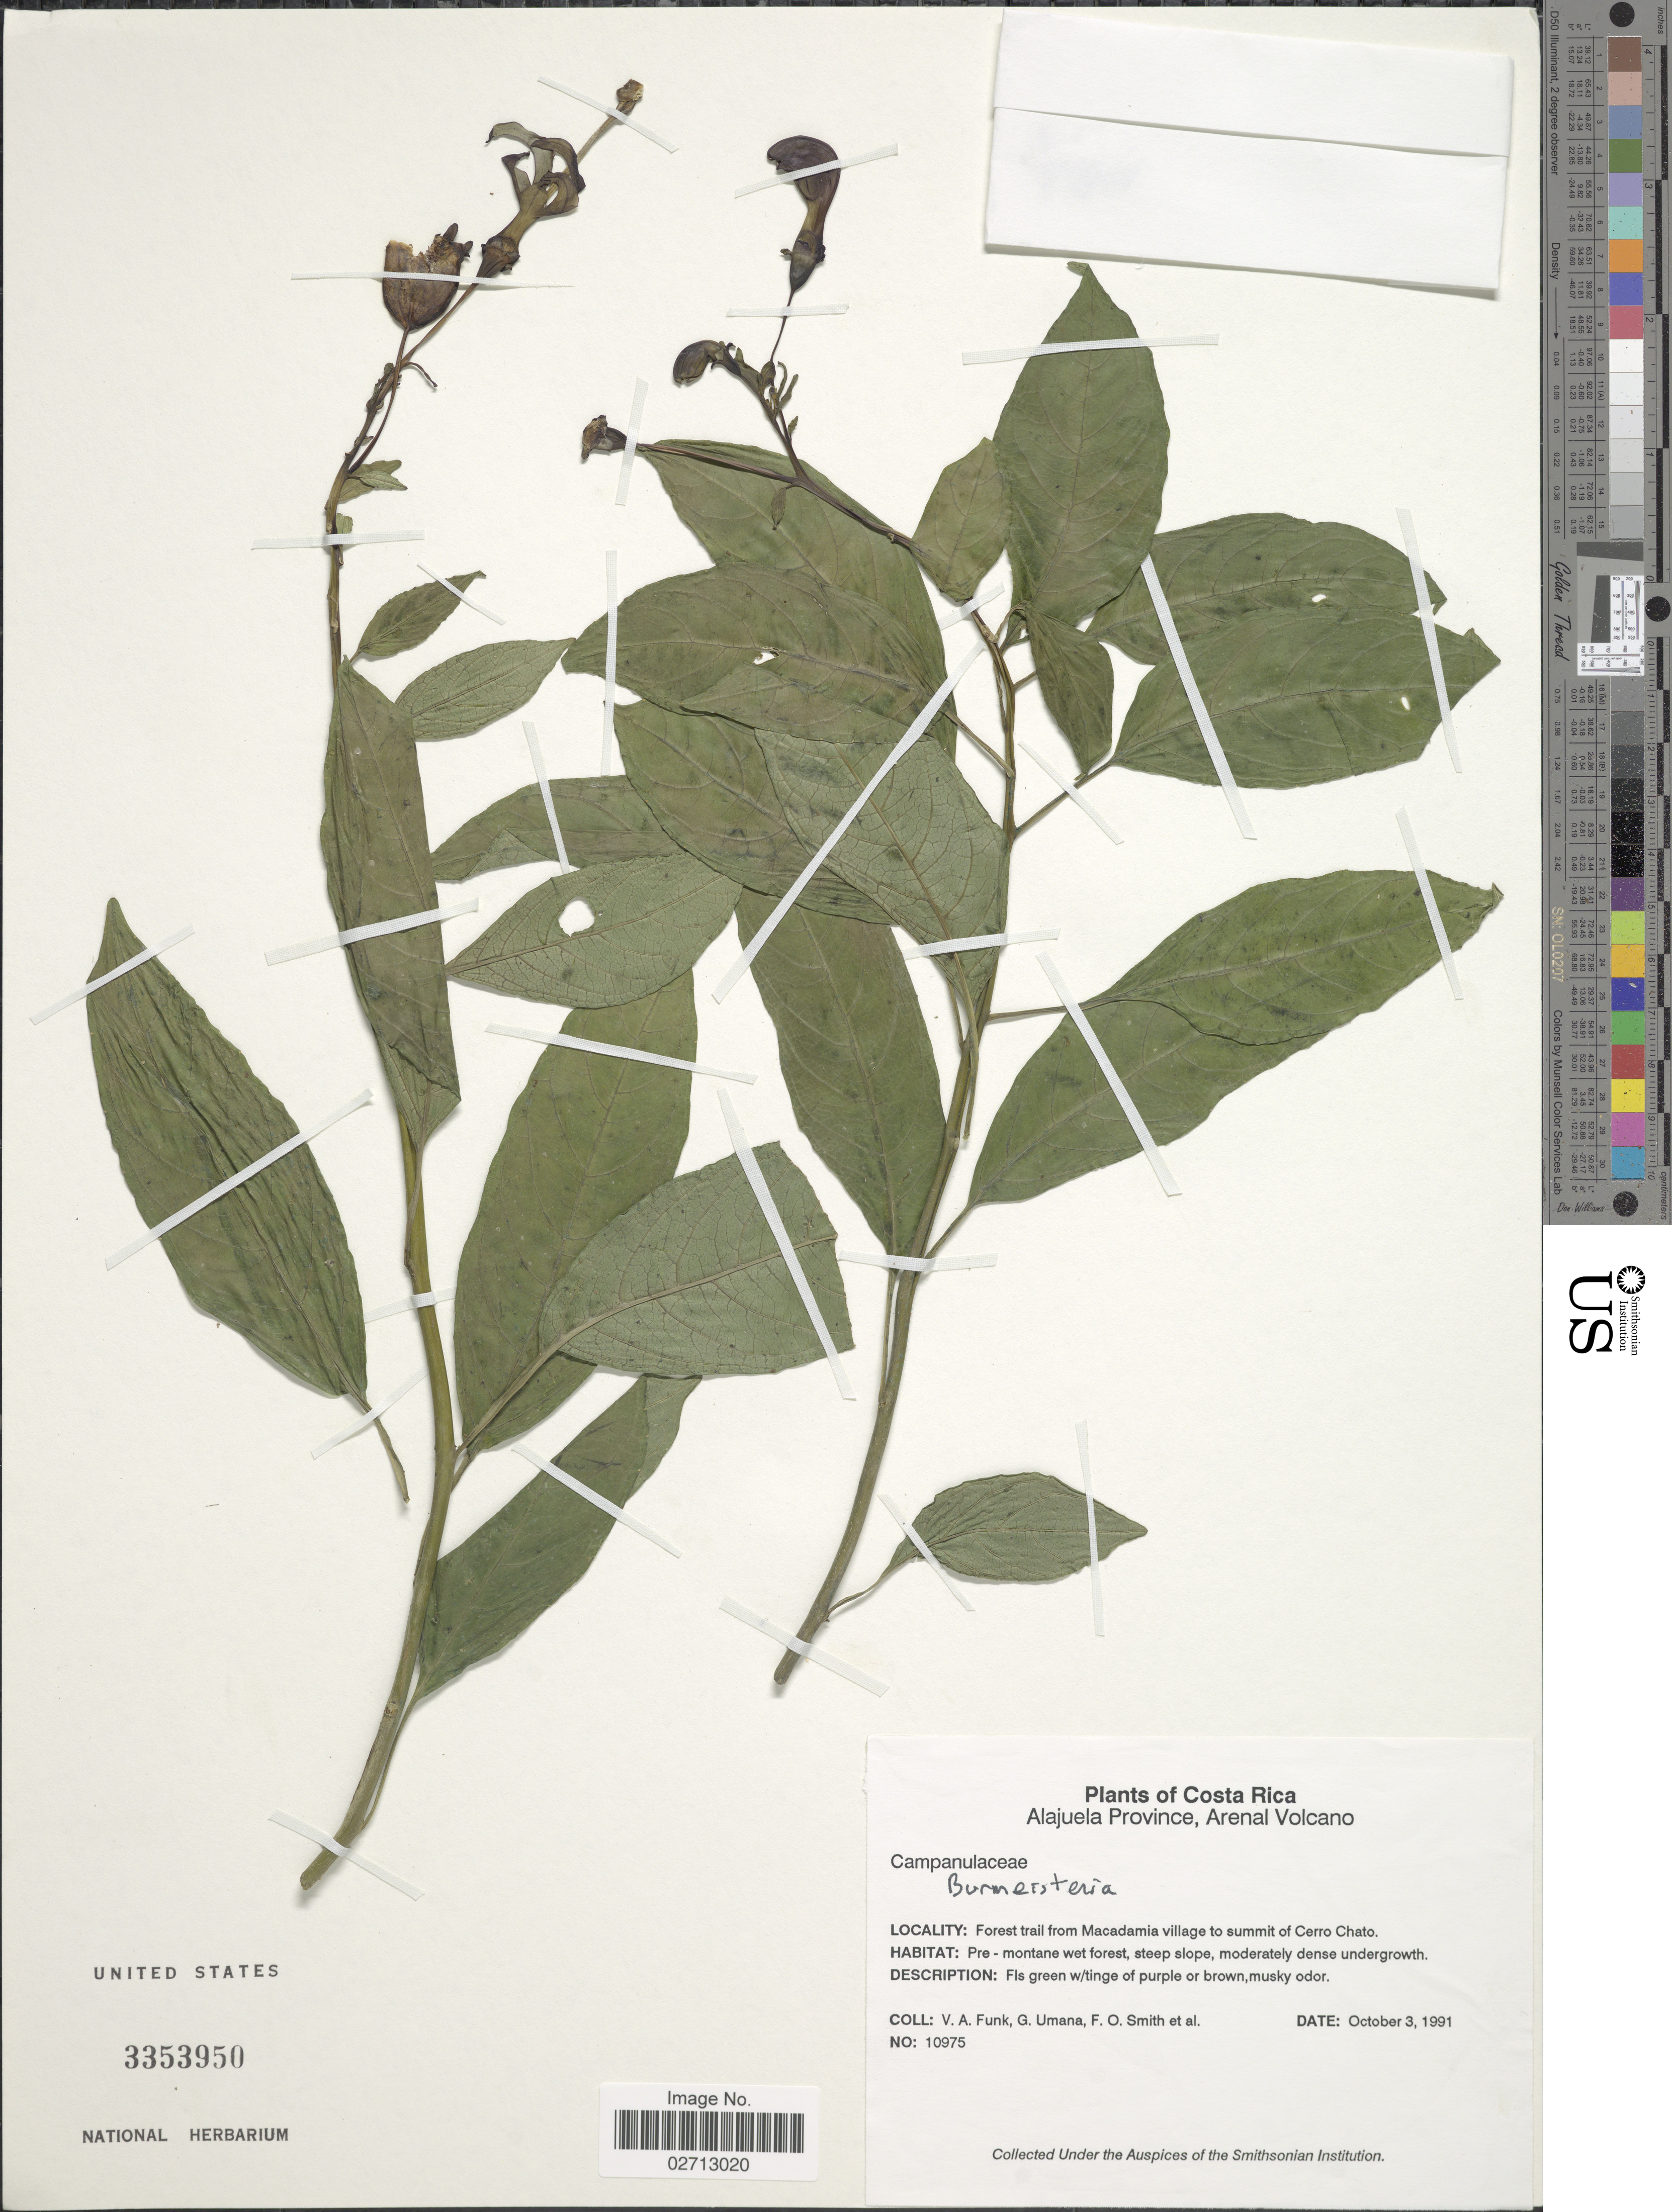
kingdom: Plantae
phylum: Tracheophyta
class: Magnoliopsida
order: Asterales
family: Campanulaceae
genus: Burmeistera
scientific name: Burmeistera sp.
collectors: V. Funk, G. Umana, F. Smith & et al.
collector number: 10975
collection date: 1991-10-03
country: Costa Rica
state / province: Alajuela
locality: Arenal Volcano. Forest trail from Macadamia village to summit of Cerro Chato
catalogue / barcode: US 3353950